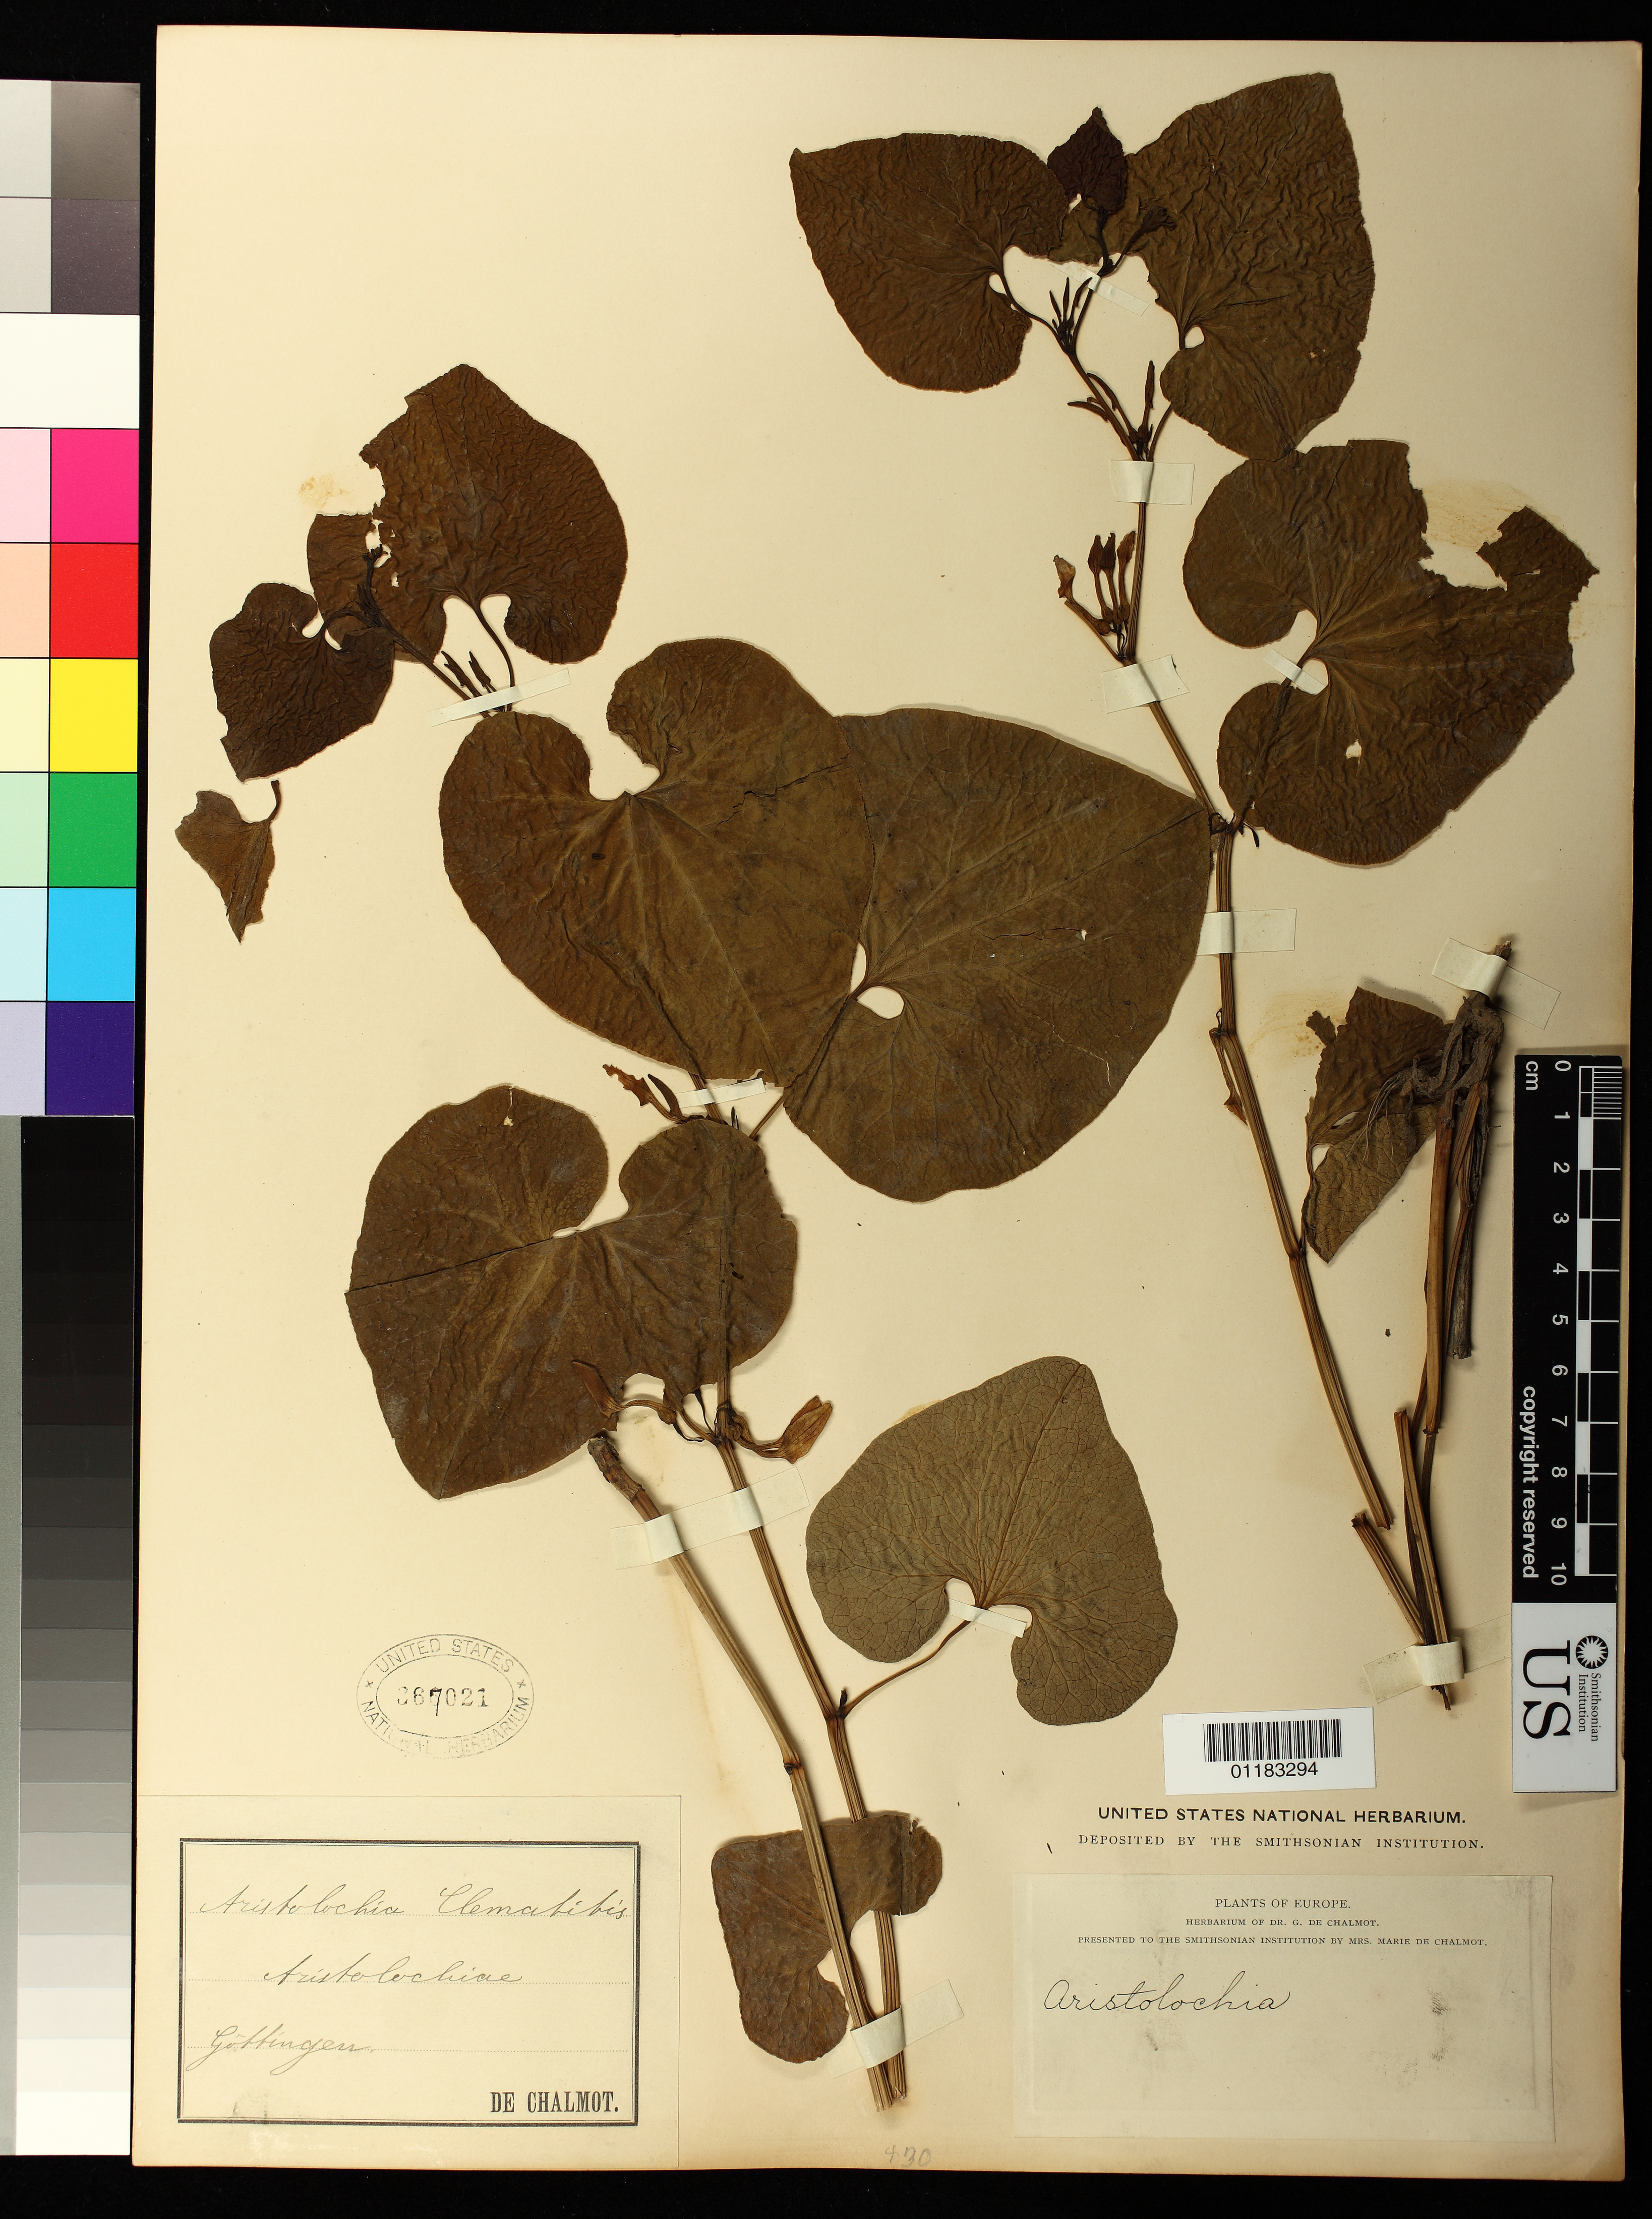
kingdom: Plantae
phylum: Tracheophyta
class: Magnoliopsida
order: Piperales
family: Aristolochiaceae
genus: Aristolochia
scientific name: Aristolochia clematitis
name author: L.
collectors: G. de Chalmot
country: Germany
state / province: Niedersachsen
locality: Gottingen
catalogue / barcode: US 367021